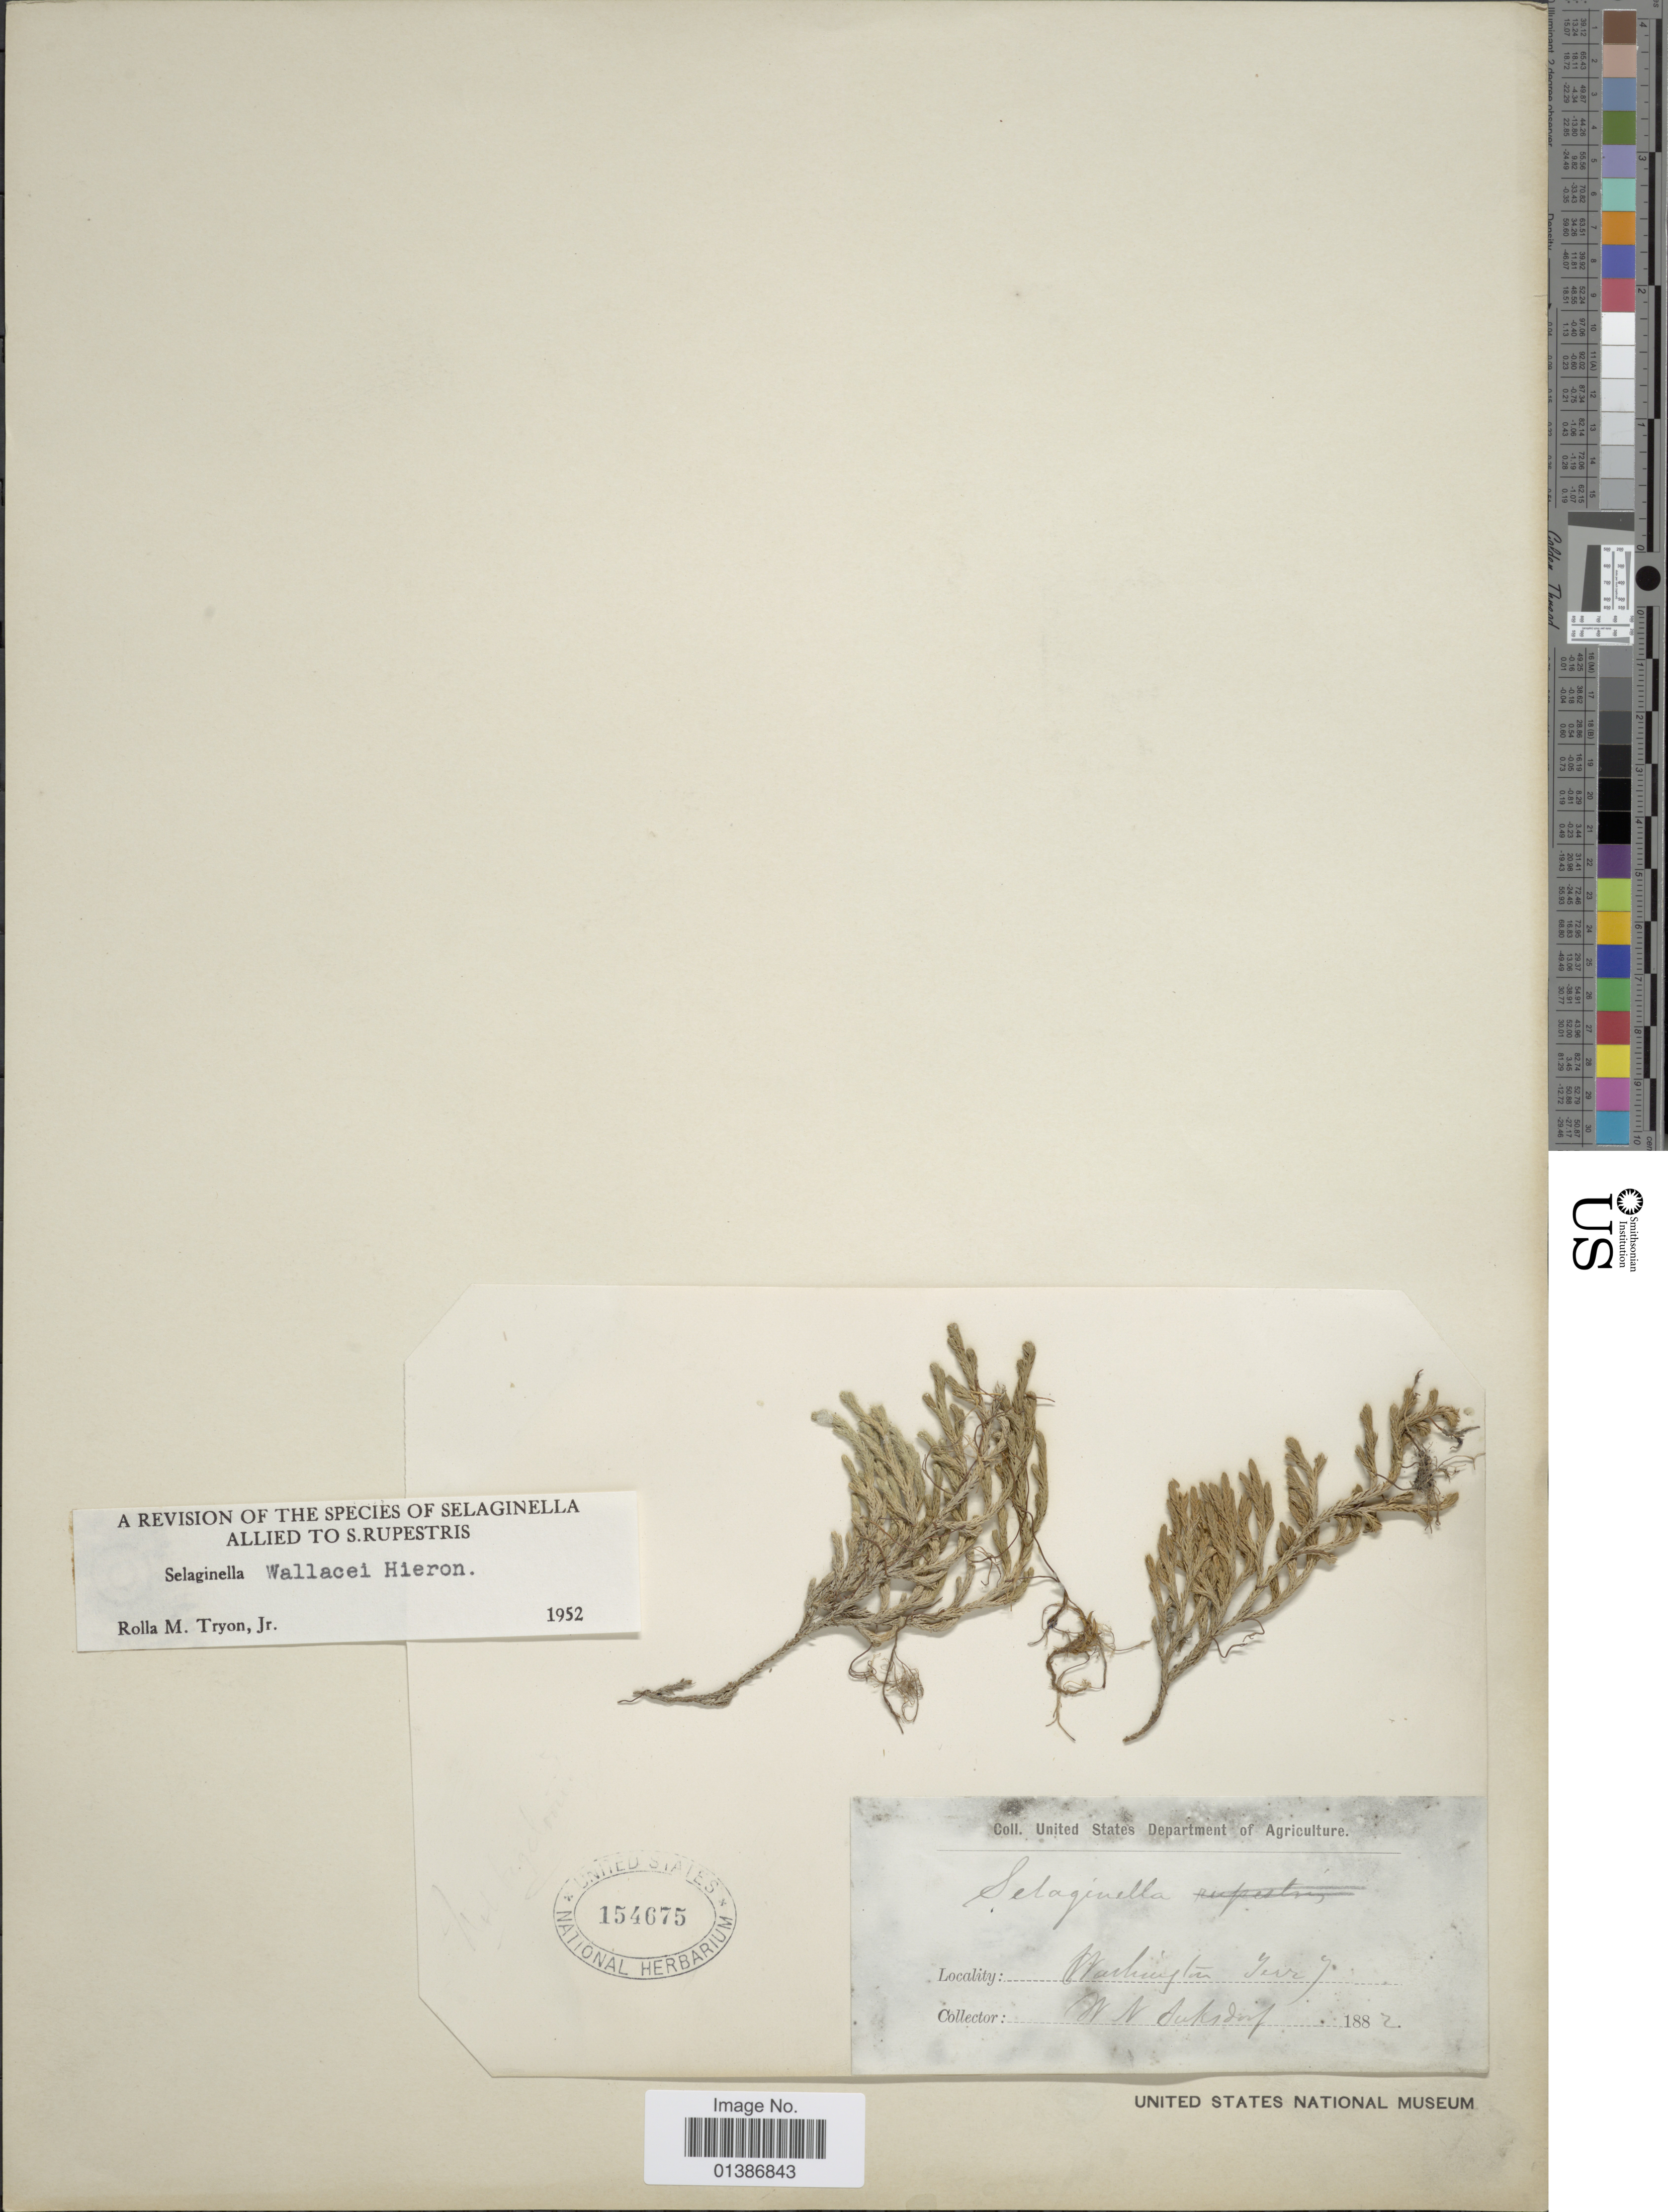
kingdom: Plantae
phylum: Tracheophyta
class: Lycopodiopsida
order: Selaginellales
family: Selaginellaceae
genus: Selaginella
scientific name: Selaginella wallacei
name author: Hieron.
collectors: W. N. Suksdorf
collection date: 1882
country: United States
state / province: Washington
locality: Wash Terry.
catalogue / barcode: US 154675